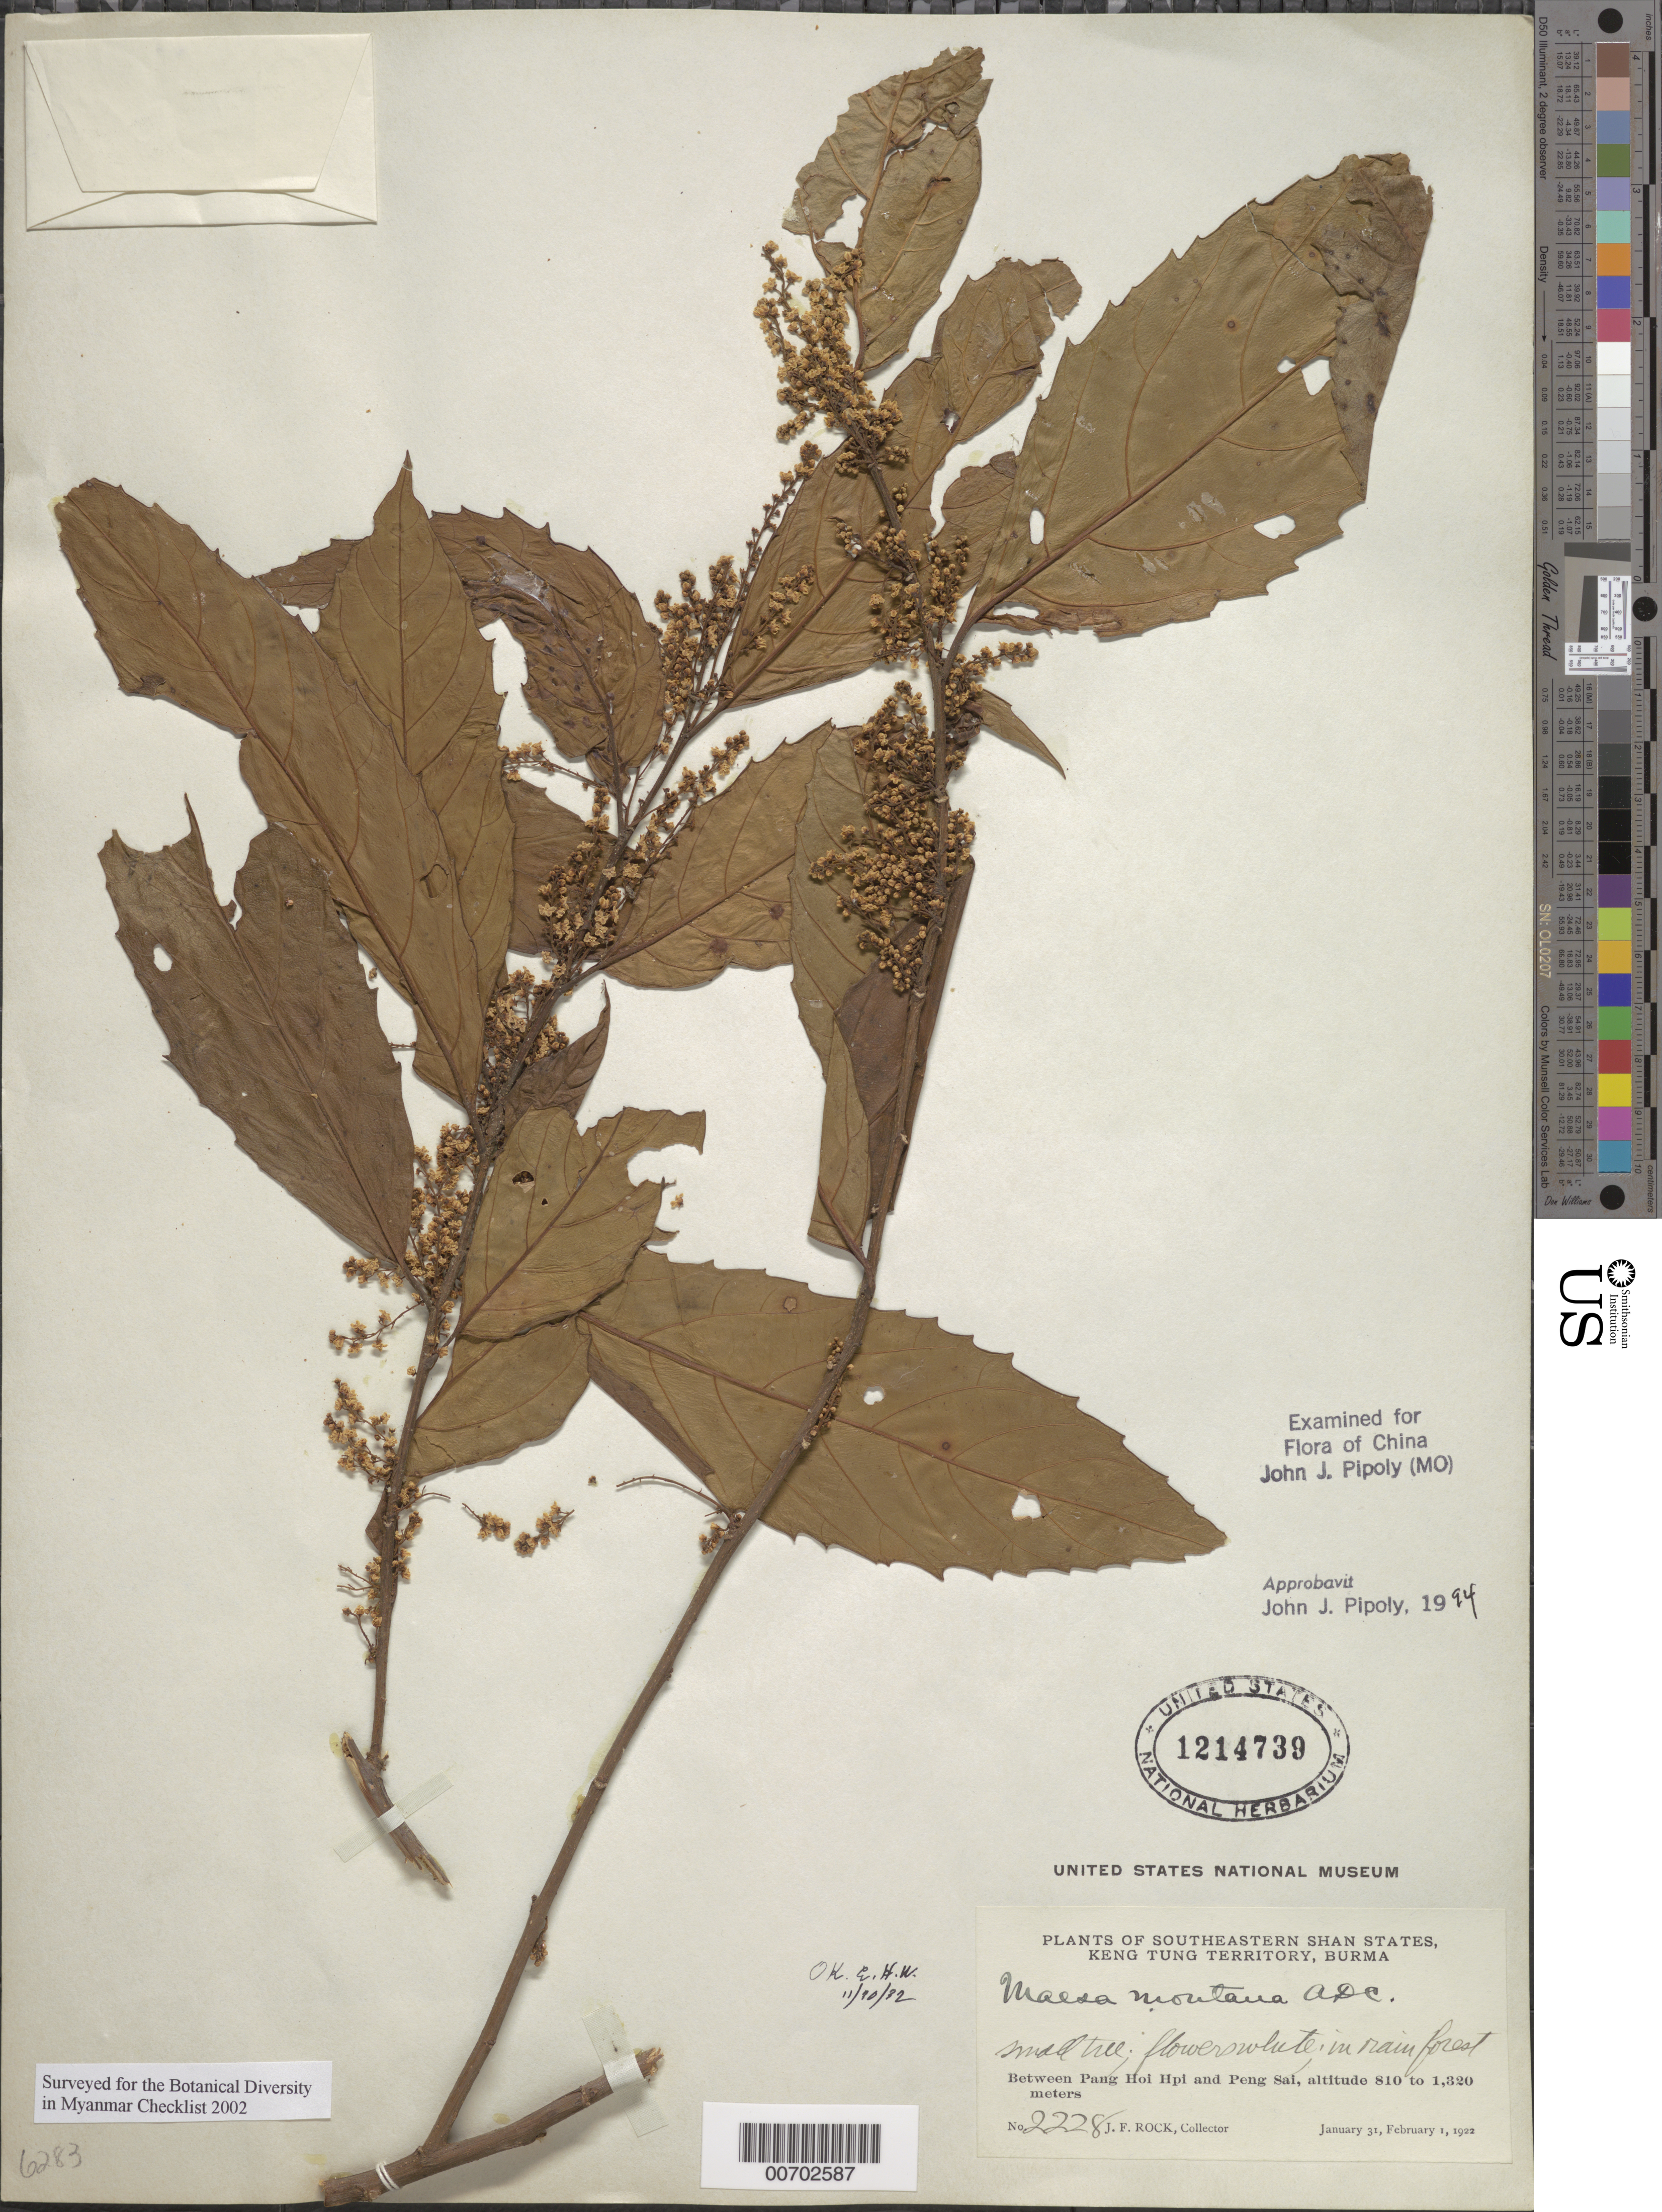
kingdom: Plantae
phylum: Tracheophyta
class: Magnoliopsida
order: Ericales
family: Primulaceae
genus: Maesa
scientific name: Maesa montana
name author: A. DC.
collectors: J. F. Rock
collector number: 2228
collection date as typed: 31 Jan 1922 to 01 Feb 1922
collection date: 1922-01-31/1922-02-01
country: Myanmar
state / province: Shan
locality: Southeastern Shan States, Keng Tung Terr., Pang Hoi Hpi to Peng Sai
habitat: Rainforest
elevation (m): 810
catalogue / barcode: US 1214739